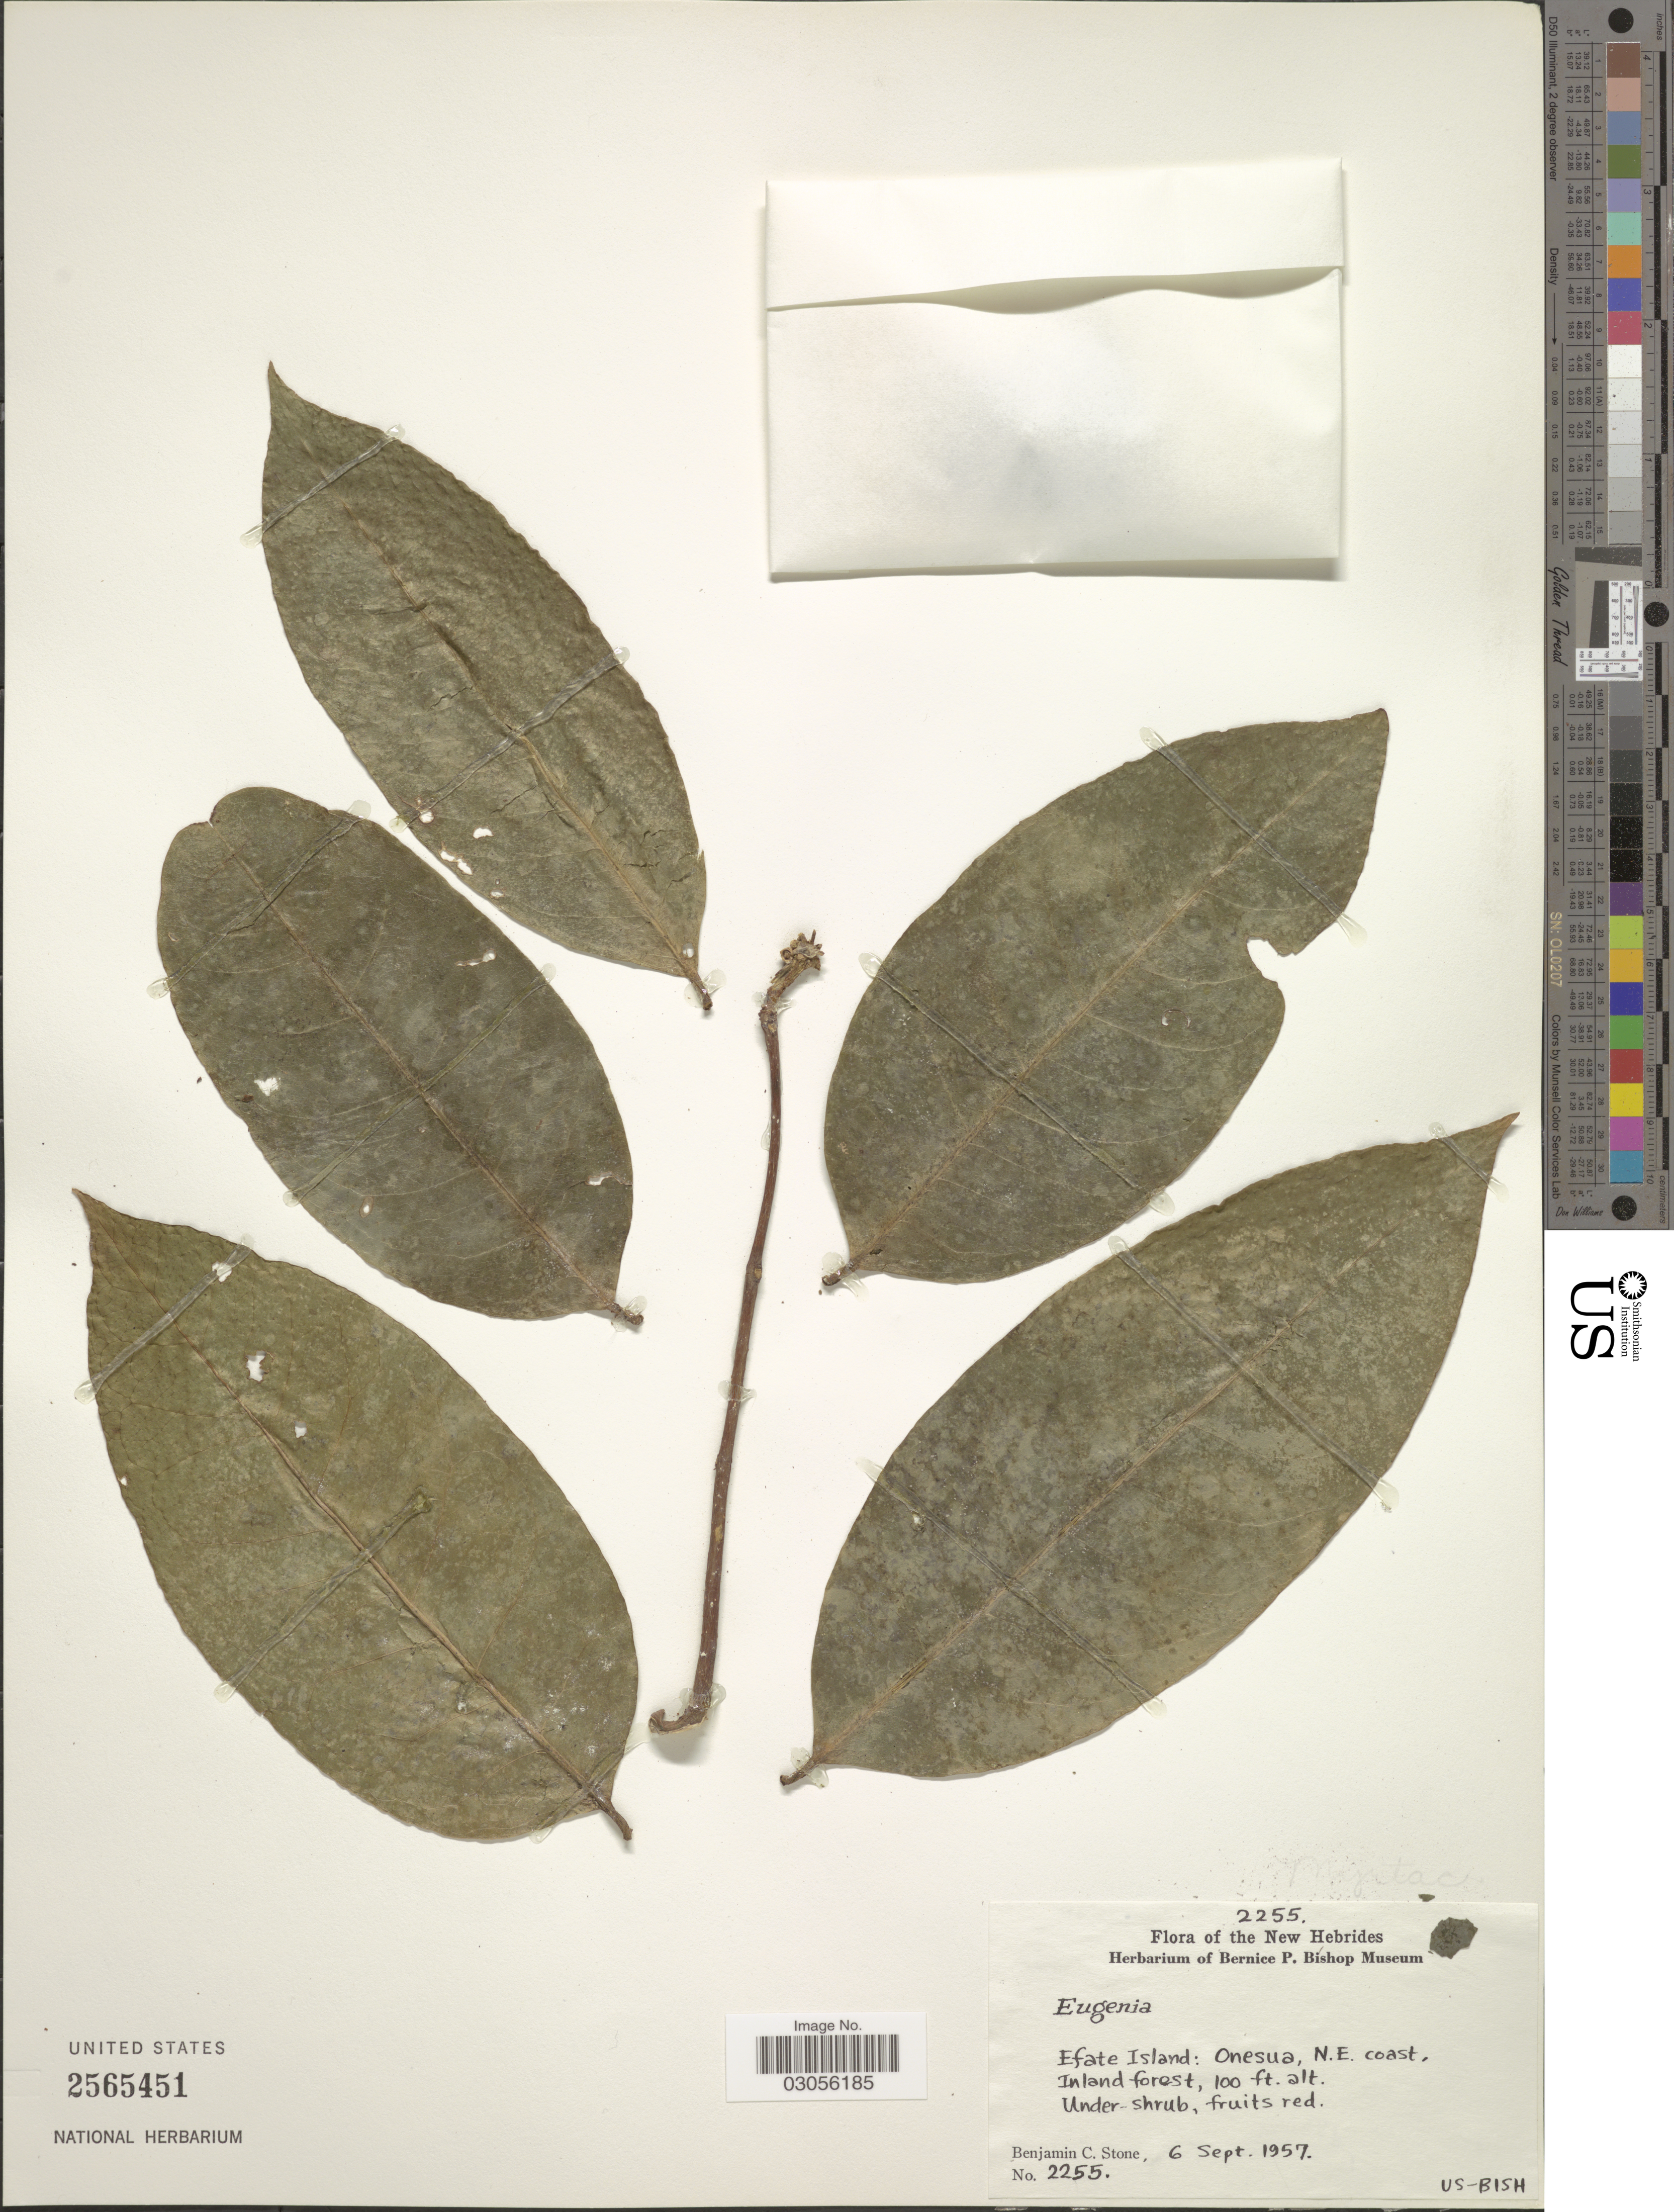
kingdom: Plantae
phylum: Tracheophyta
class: Magnoliopsida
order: Myrtales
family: Myrtaceae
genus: Eugenia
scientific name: Eugenia sp.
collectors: B. C. Stone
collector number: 2255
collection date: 1957-09-06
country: Vanuatu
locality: New Hebrides. Efate Island: Onesua, N.E. coast.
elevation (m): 30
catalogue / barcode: US 2565451